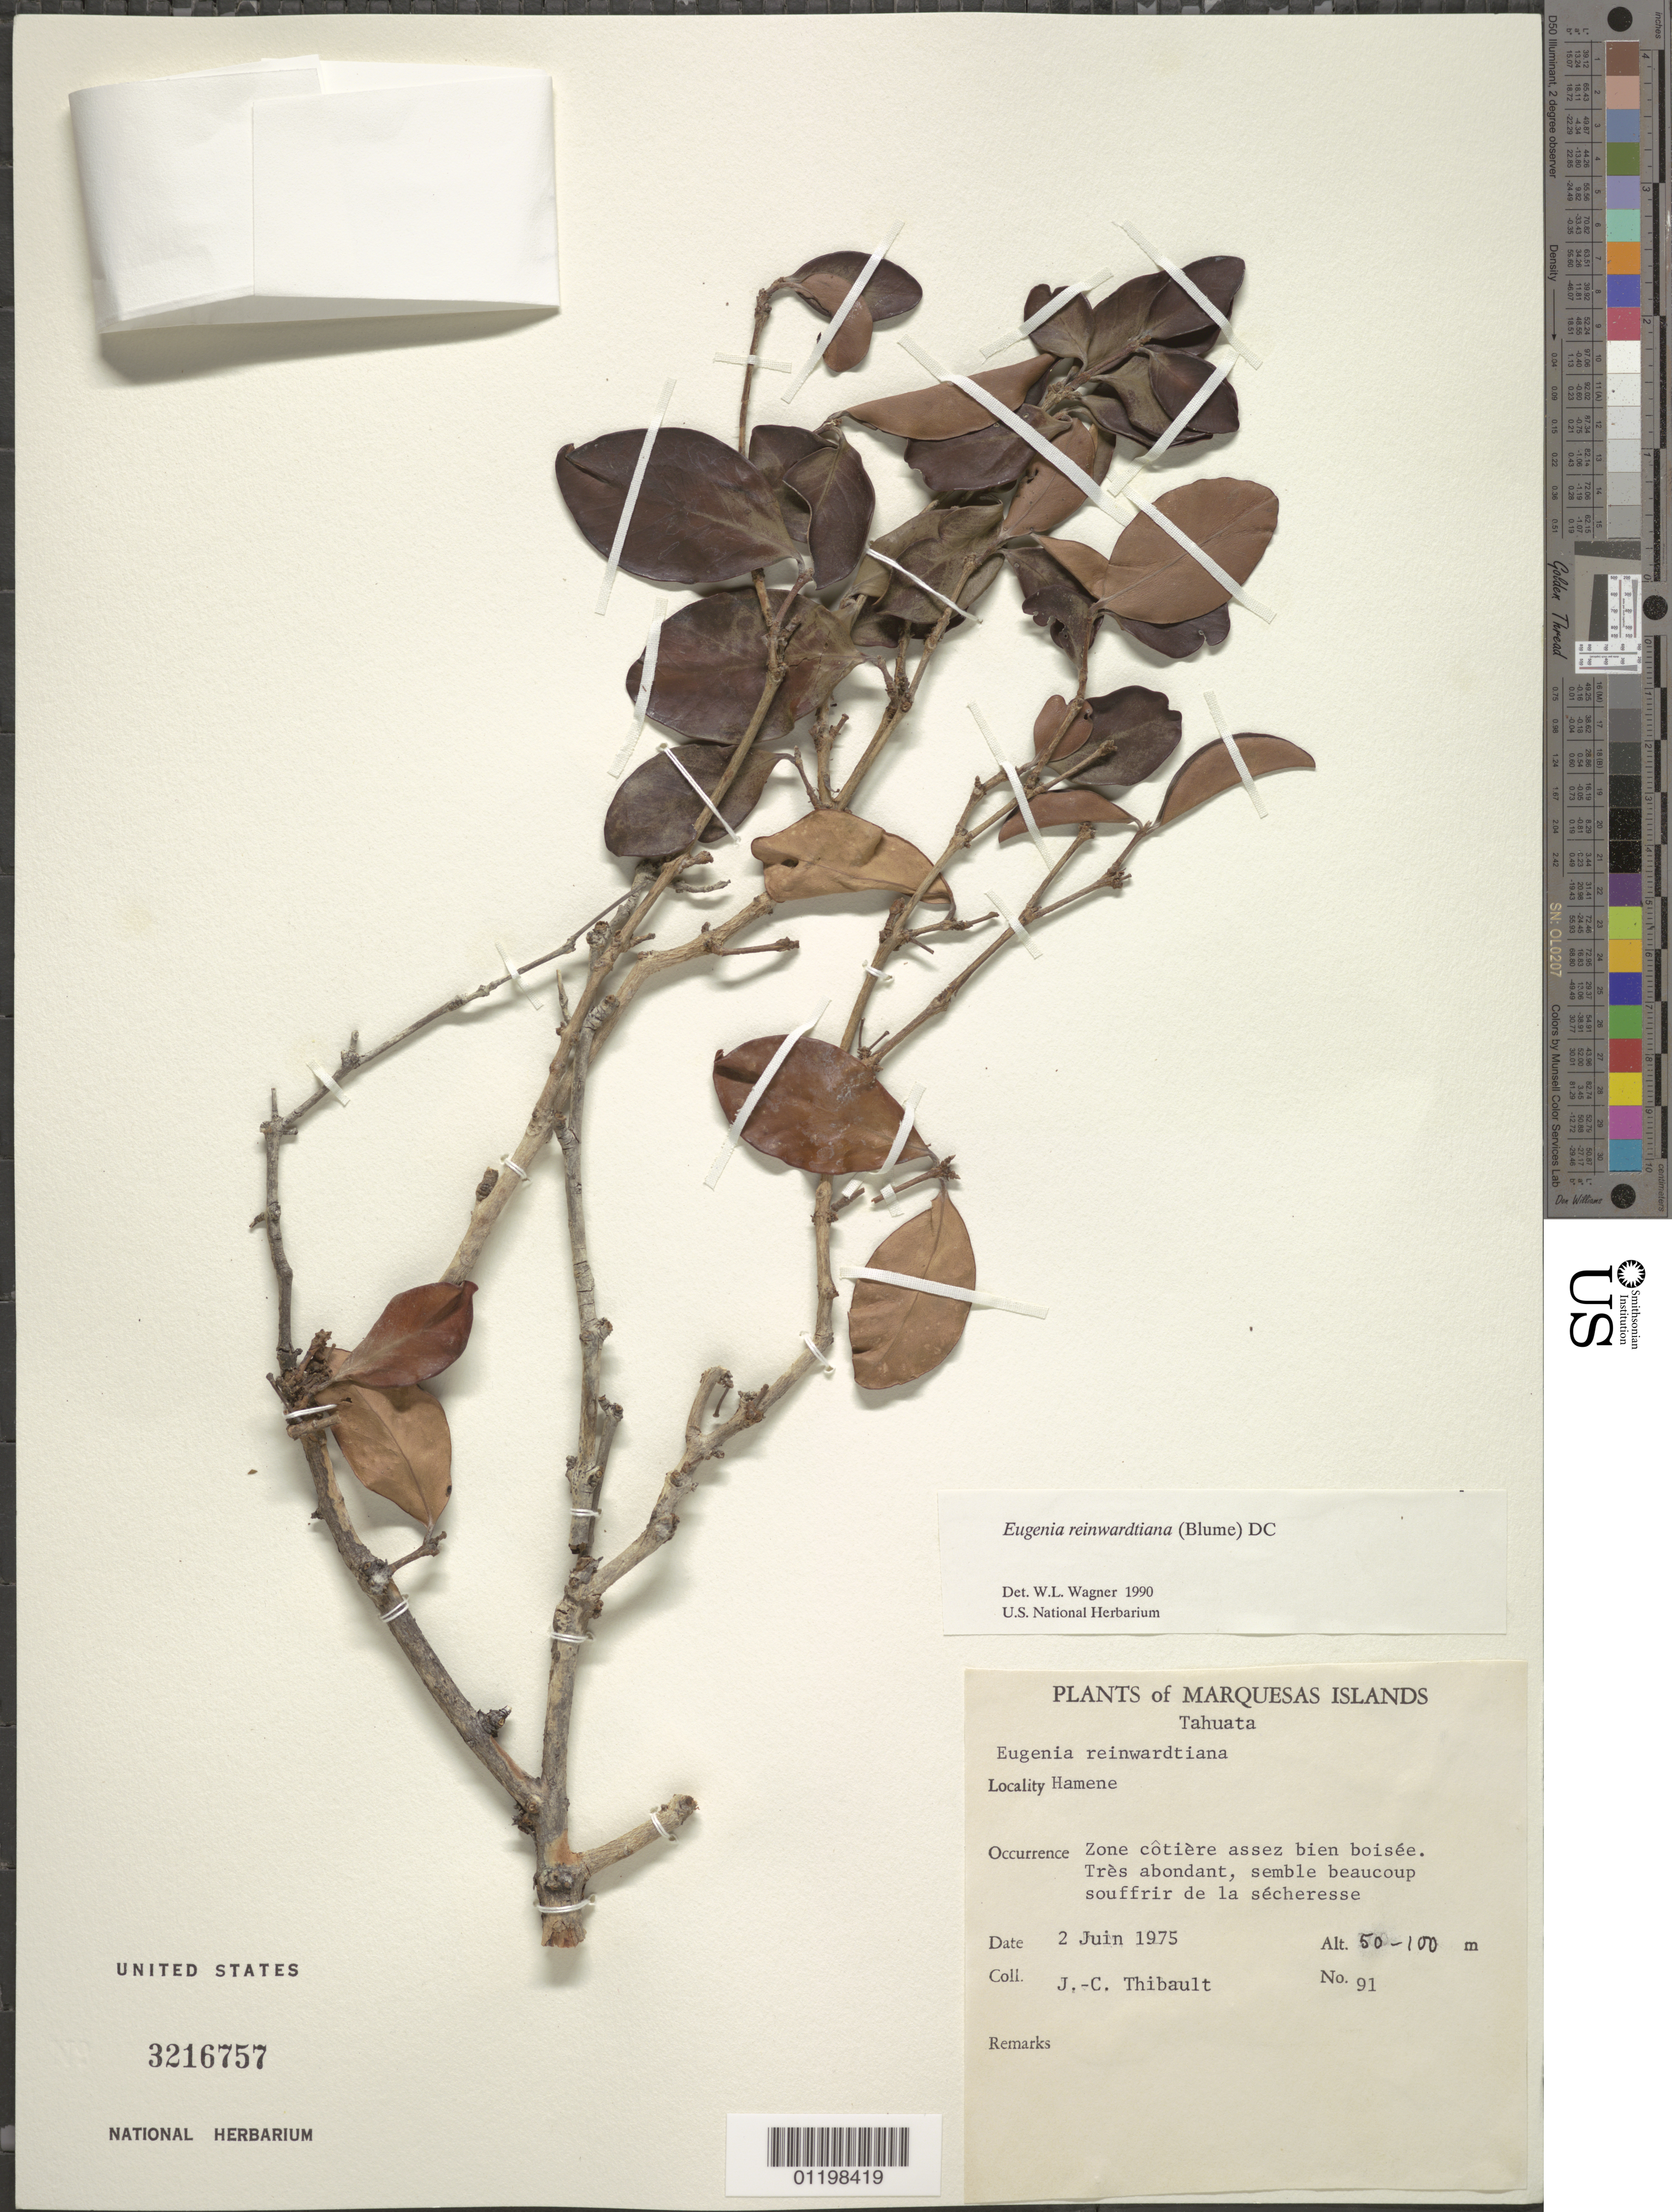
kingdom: Plantae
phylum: Tracheophyta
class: Magnoliopsida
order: Myrtales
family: Myrtaceae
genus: Eugenia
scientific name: Eugenia reinwardtiana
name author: (Blume) DC.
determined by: Wagner, W. L., (BOT), Smithsonian Institution - National Museum of Natural History (UNITED STATES)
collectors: J. Thibault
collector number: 91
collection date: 1975-06-02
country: French Polynesia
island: Tahuata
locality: Hamene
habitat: Zone cotière assez bien boisée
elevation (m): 50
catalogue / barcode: US 3216757